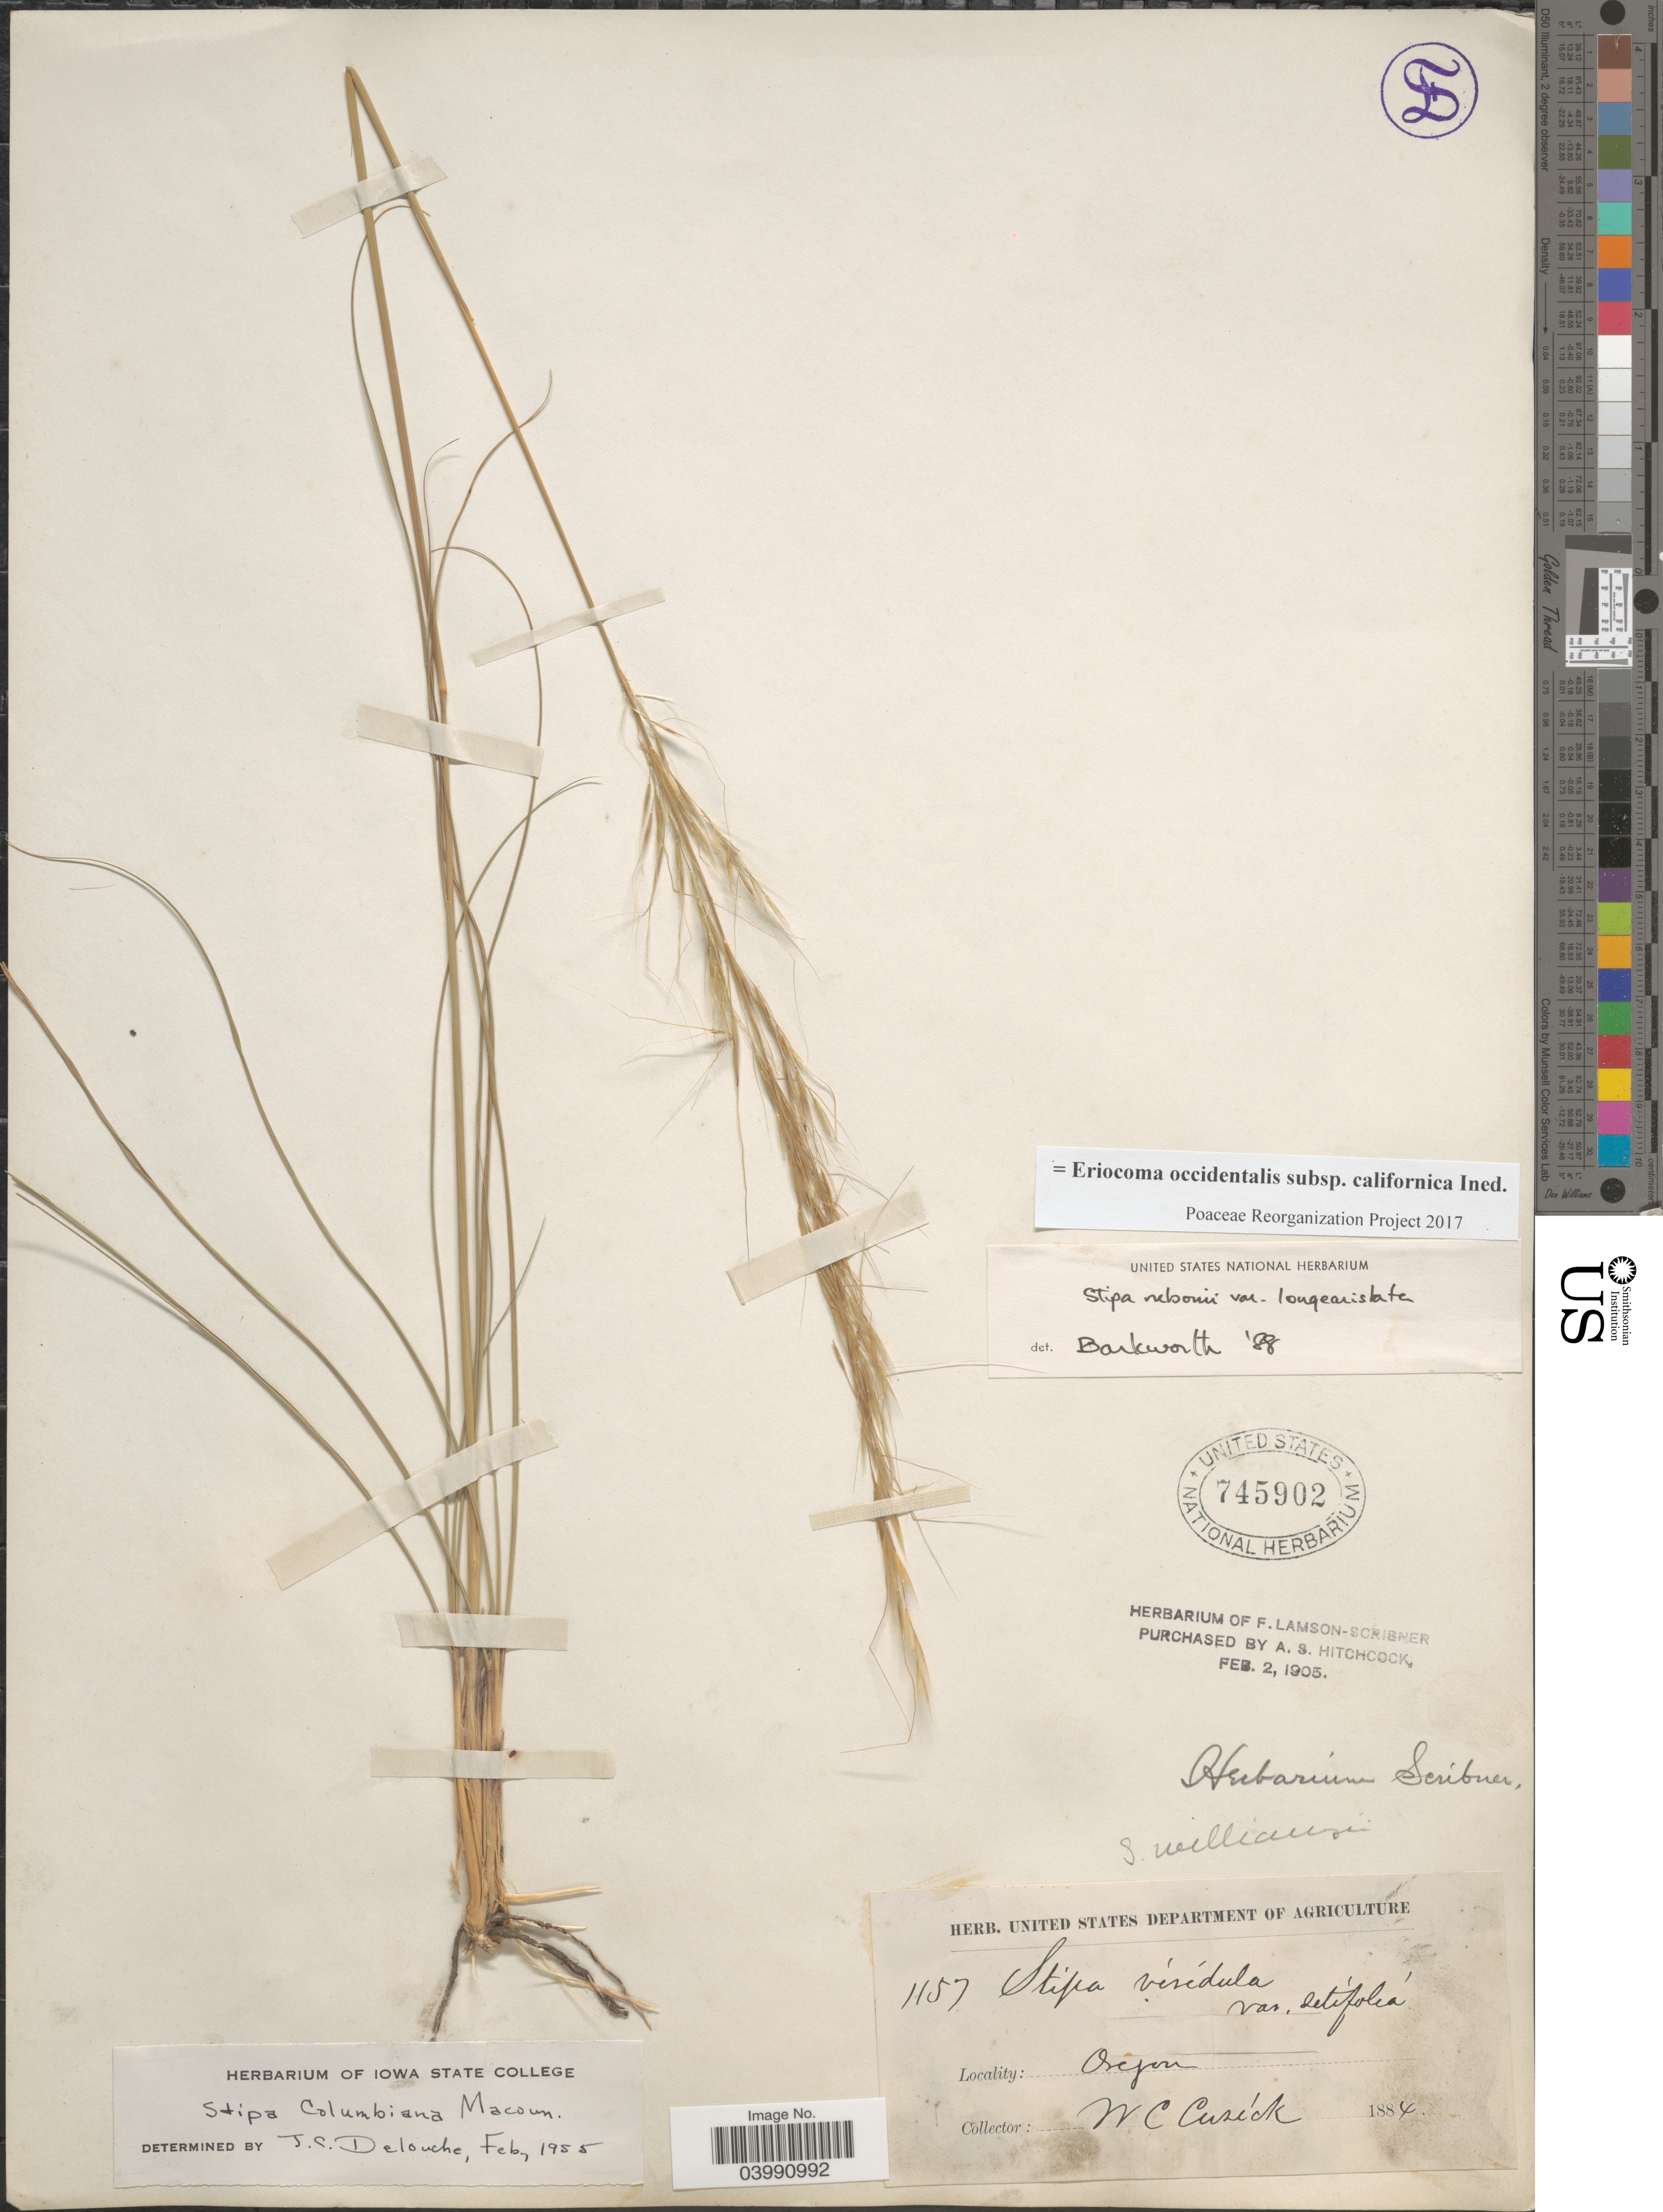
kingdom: Plantae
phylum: Tracheophyta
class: Liliopsida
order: Poales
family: Poaceae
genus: Eriocoma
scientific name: Eriocoma occidentalis subsp. californica ined.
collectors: W. C. Cusick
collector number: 1157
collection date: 1884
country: United States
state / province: Oregon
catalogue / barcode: US 745902